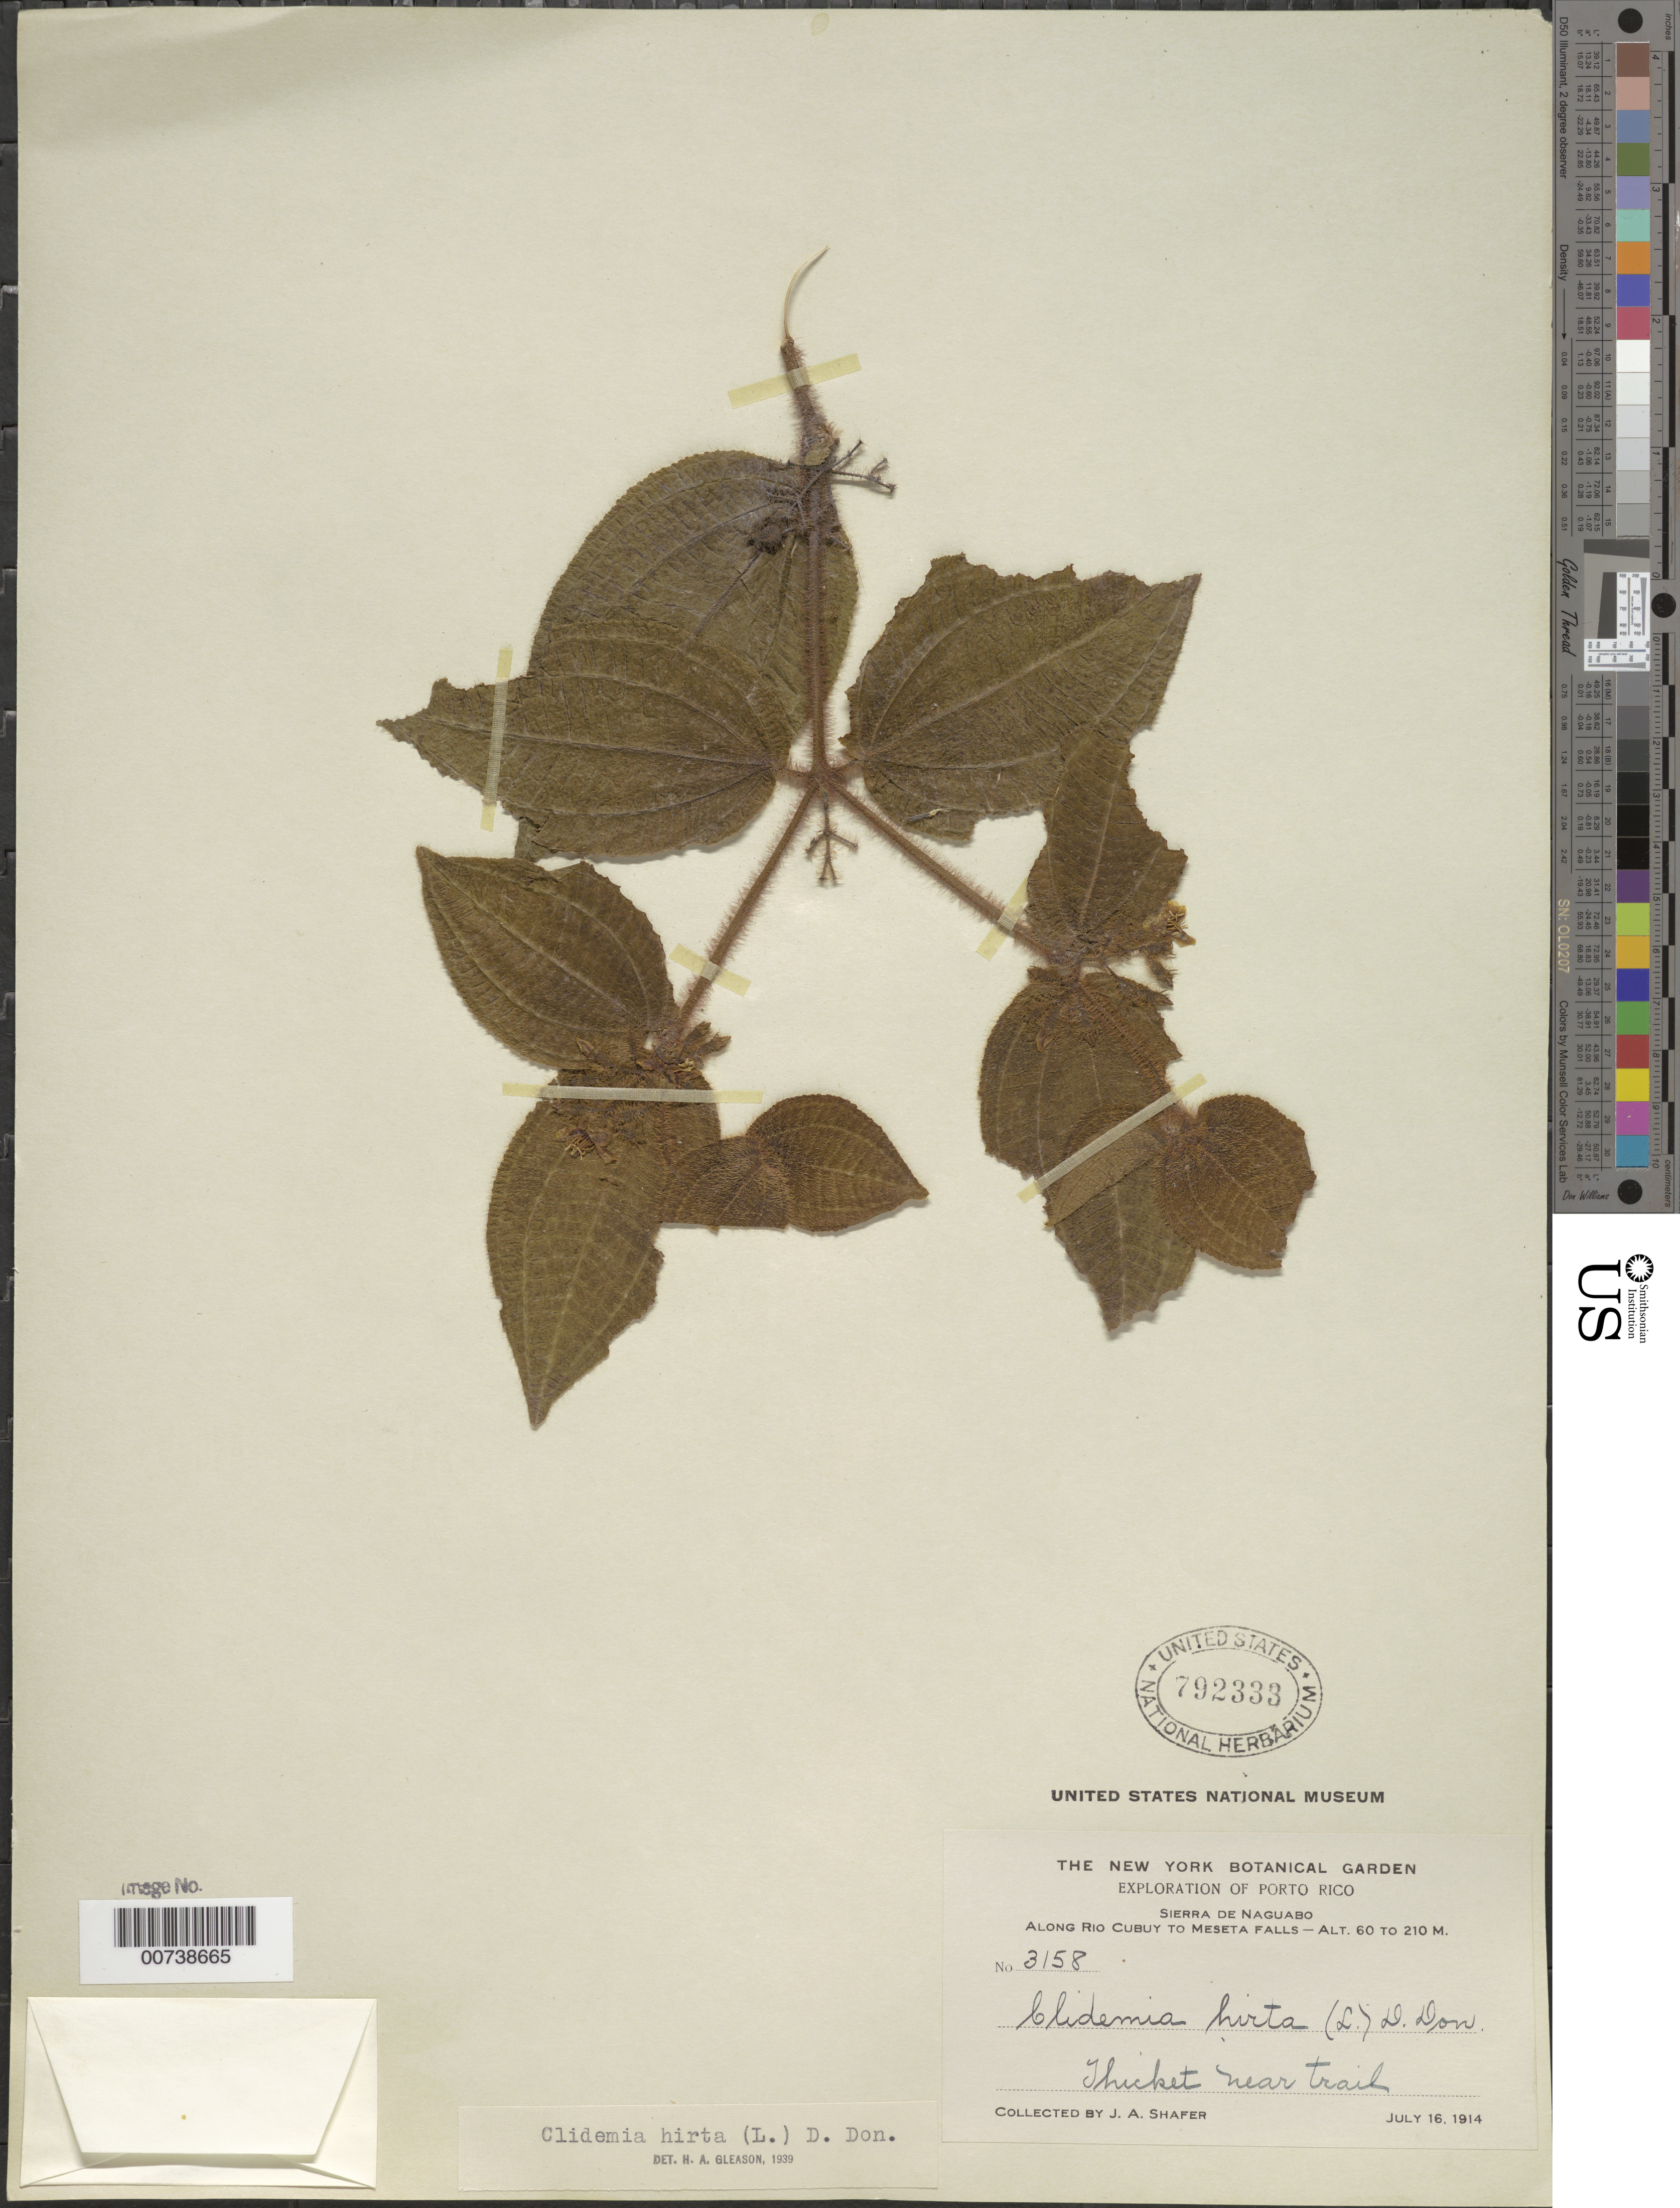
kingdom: Plantae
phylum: Tracheophyta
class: Magnoliopsida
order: Myrtales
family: Melastomataceae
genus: Clidemia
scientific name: Clidemia hirta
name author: (L.) D. Don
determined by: Gleason, H. A.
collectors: J. A. Shafer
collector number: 3158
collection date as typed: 16 Jul 1914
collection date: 1914-07-16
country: Puerto Rico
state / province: Naguabo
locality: Sierra de Naguabo, along Río Cubuy to meseta Falls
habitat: Thicket near trail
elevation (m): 60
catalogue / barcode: US 792333